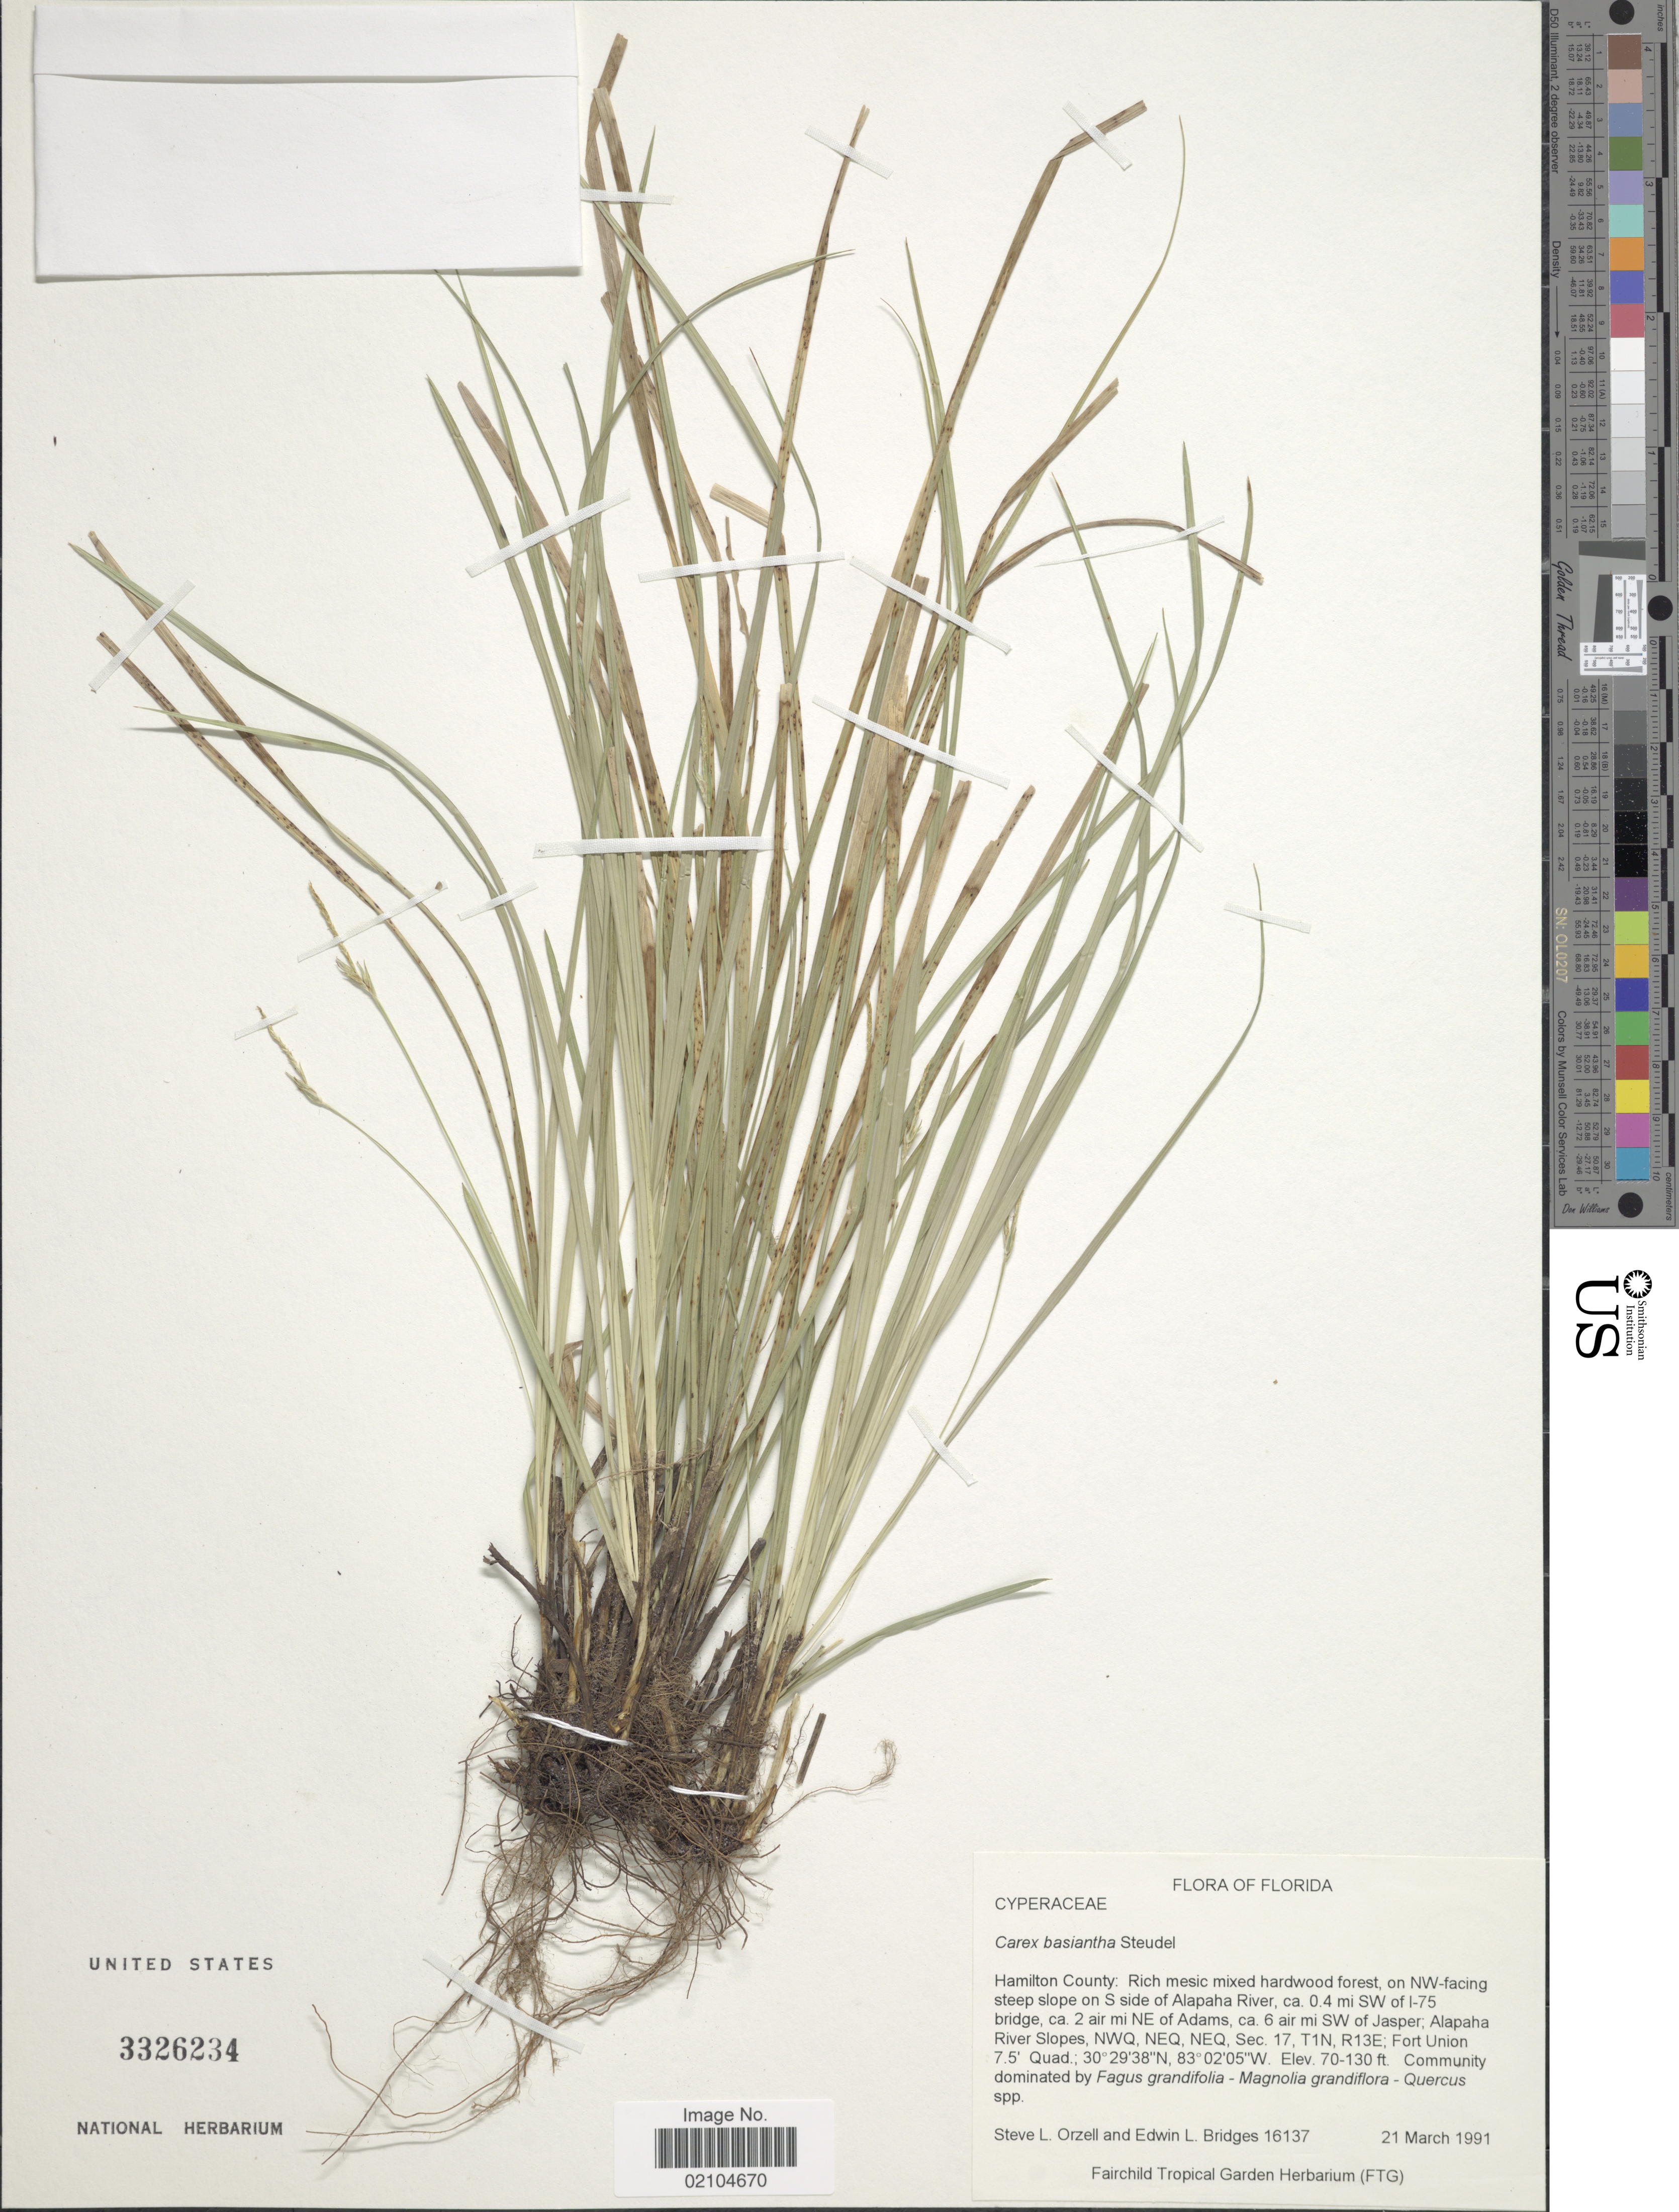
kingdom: Plantae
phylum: Tracheophyta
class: Liliopsida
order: Poales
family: Cyperaceae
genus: Carex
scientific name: Carex basiantha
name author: Steud.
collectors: S. Orzell & E. Bridges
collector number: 16137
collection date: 1991-03-21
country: United States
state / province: Florida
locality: Hamilton County, Rich mesic hardwood forest, in NW-facing steep slope on S side of Alapaha River, 0.4 mi SW of I-75 bridge, 2 air mi. NE of Adams, 6 air mi SW of Jasper, Alapaha River Slopes, NWQ, NEQ, NEQ, Sec. 17, T1N, R13E, Fort Union 7.5 Quad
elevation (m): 21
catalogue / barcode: US 3326234